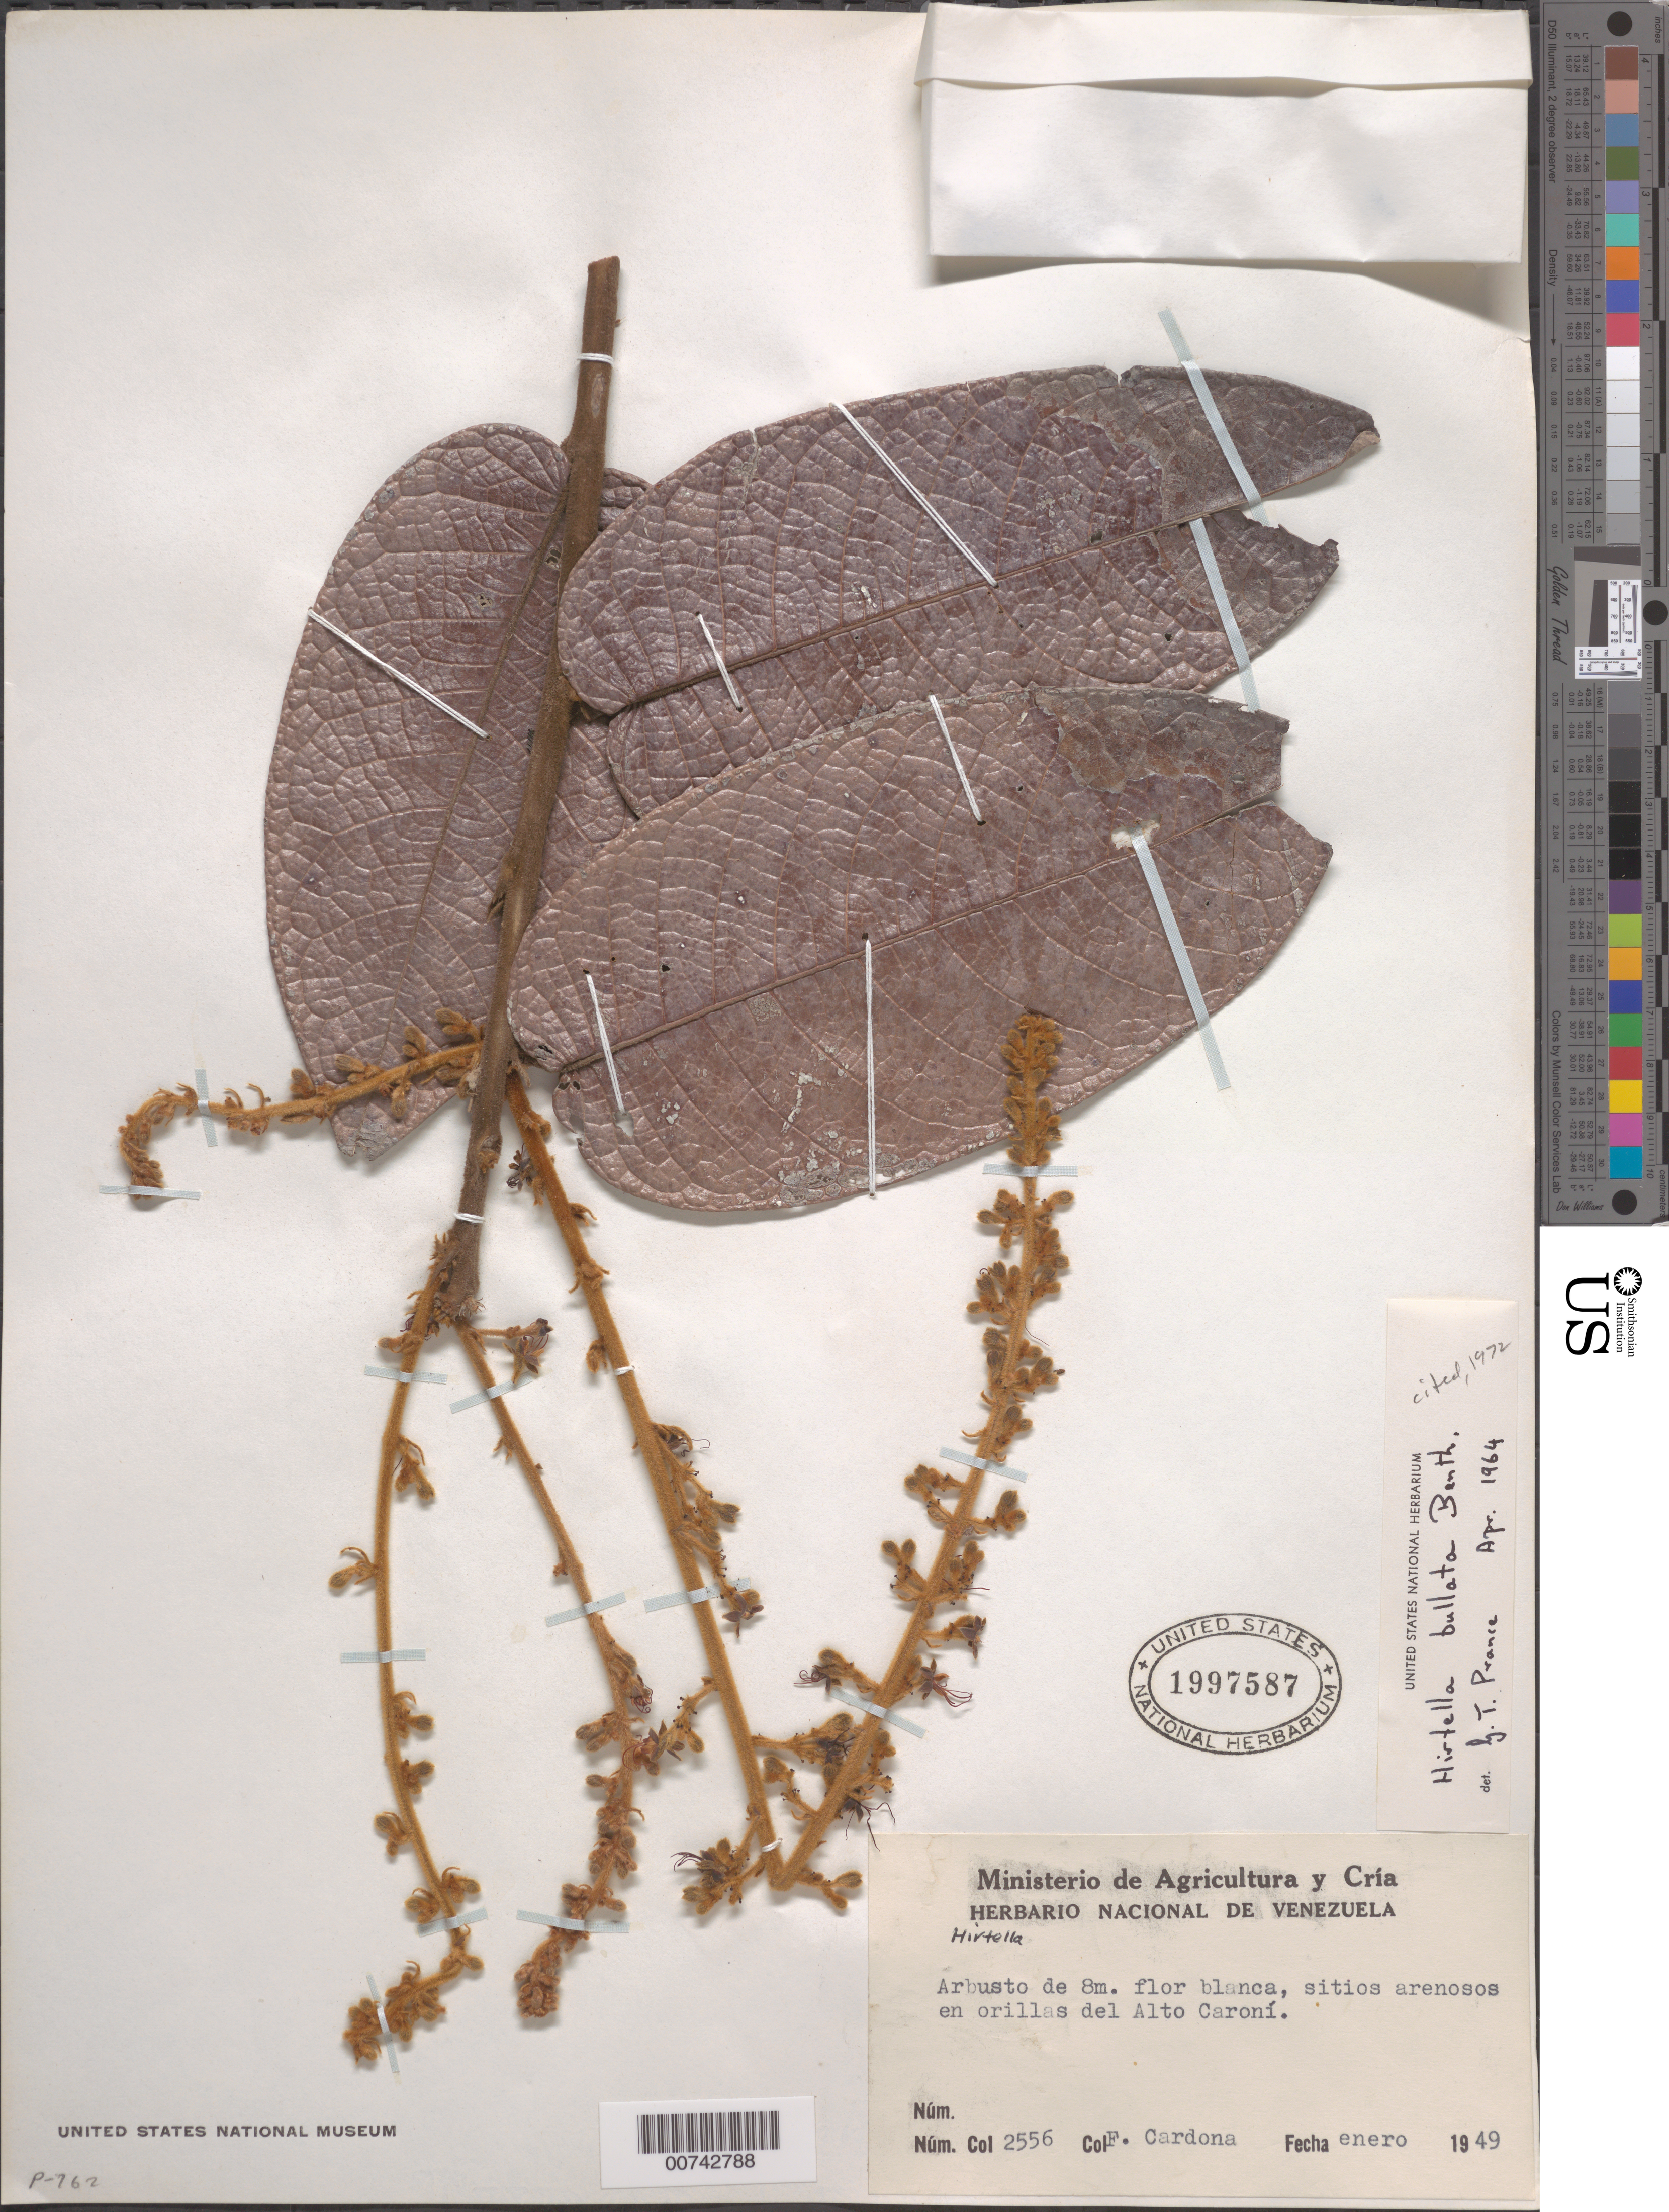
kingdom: Plantae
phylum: Tracheophyta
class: Magnoliopsida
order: Malpighiales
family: Chrysobalanaceae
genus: Hirtella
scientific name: Hirtella bullata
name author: Benth.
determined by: Prance, G. T.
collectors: F. Cardona Puig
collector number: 2556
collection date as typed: Jan-49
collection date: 1949-01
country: Venezuela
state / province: Bolívar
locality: Alto Río Caroní, cerca Salto Erepuchi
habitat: Sitios arenosos en orillas del Alto Caroni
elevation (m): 400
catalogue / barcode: US 1997587